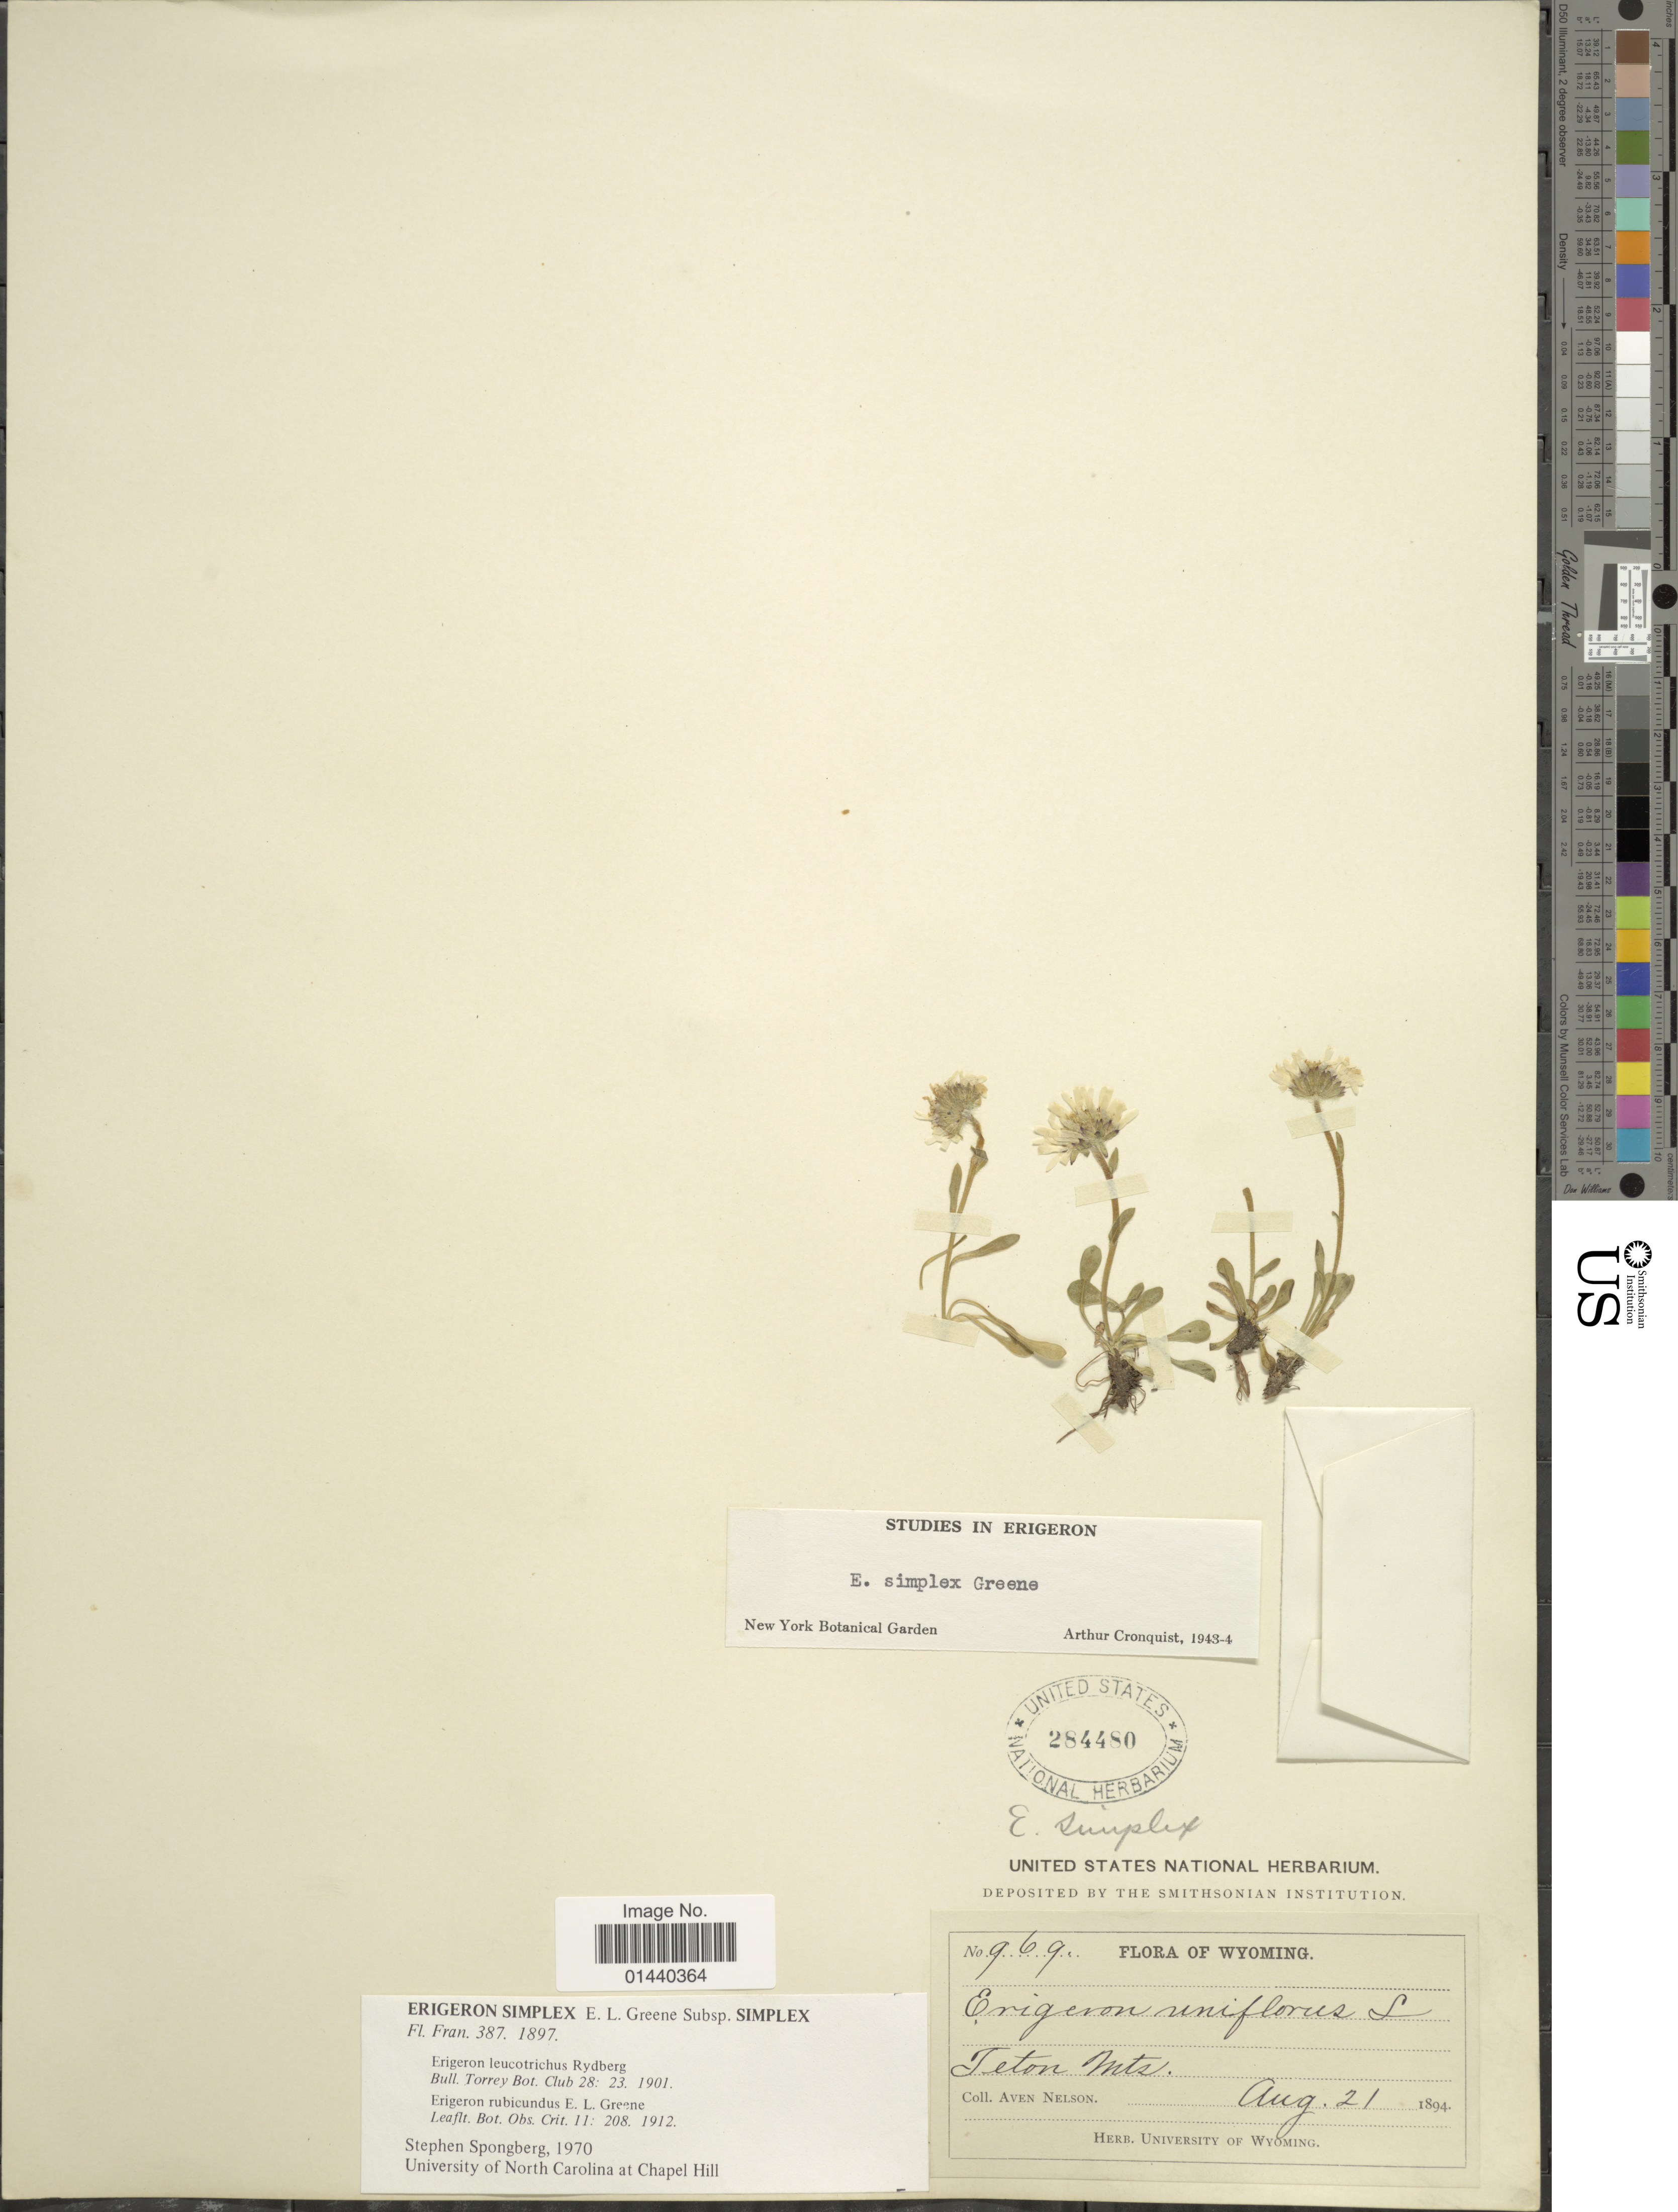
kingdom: Plantae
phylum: Tracheophyta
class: Magnoliopsida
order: Asterales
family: Asteraceae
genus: Erigeron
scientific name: Erigeron simplex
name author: Greene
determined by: Cronquist, A. J.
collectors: A. Nelson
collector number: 969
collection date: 1894-08-21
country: United States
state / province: Wyoming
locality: Teton Mts.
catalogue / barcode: US 284480